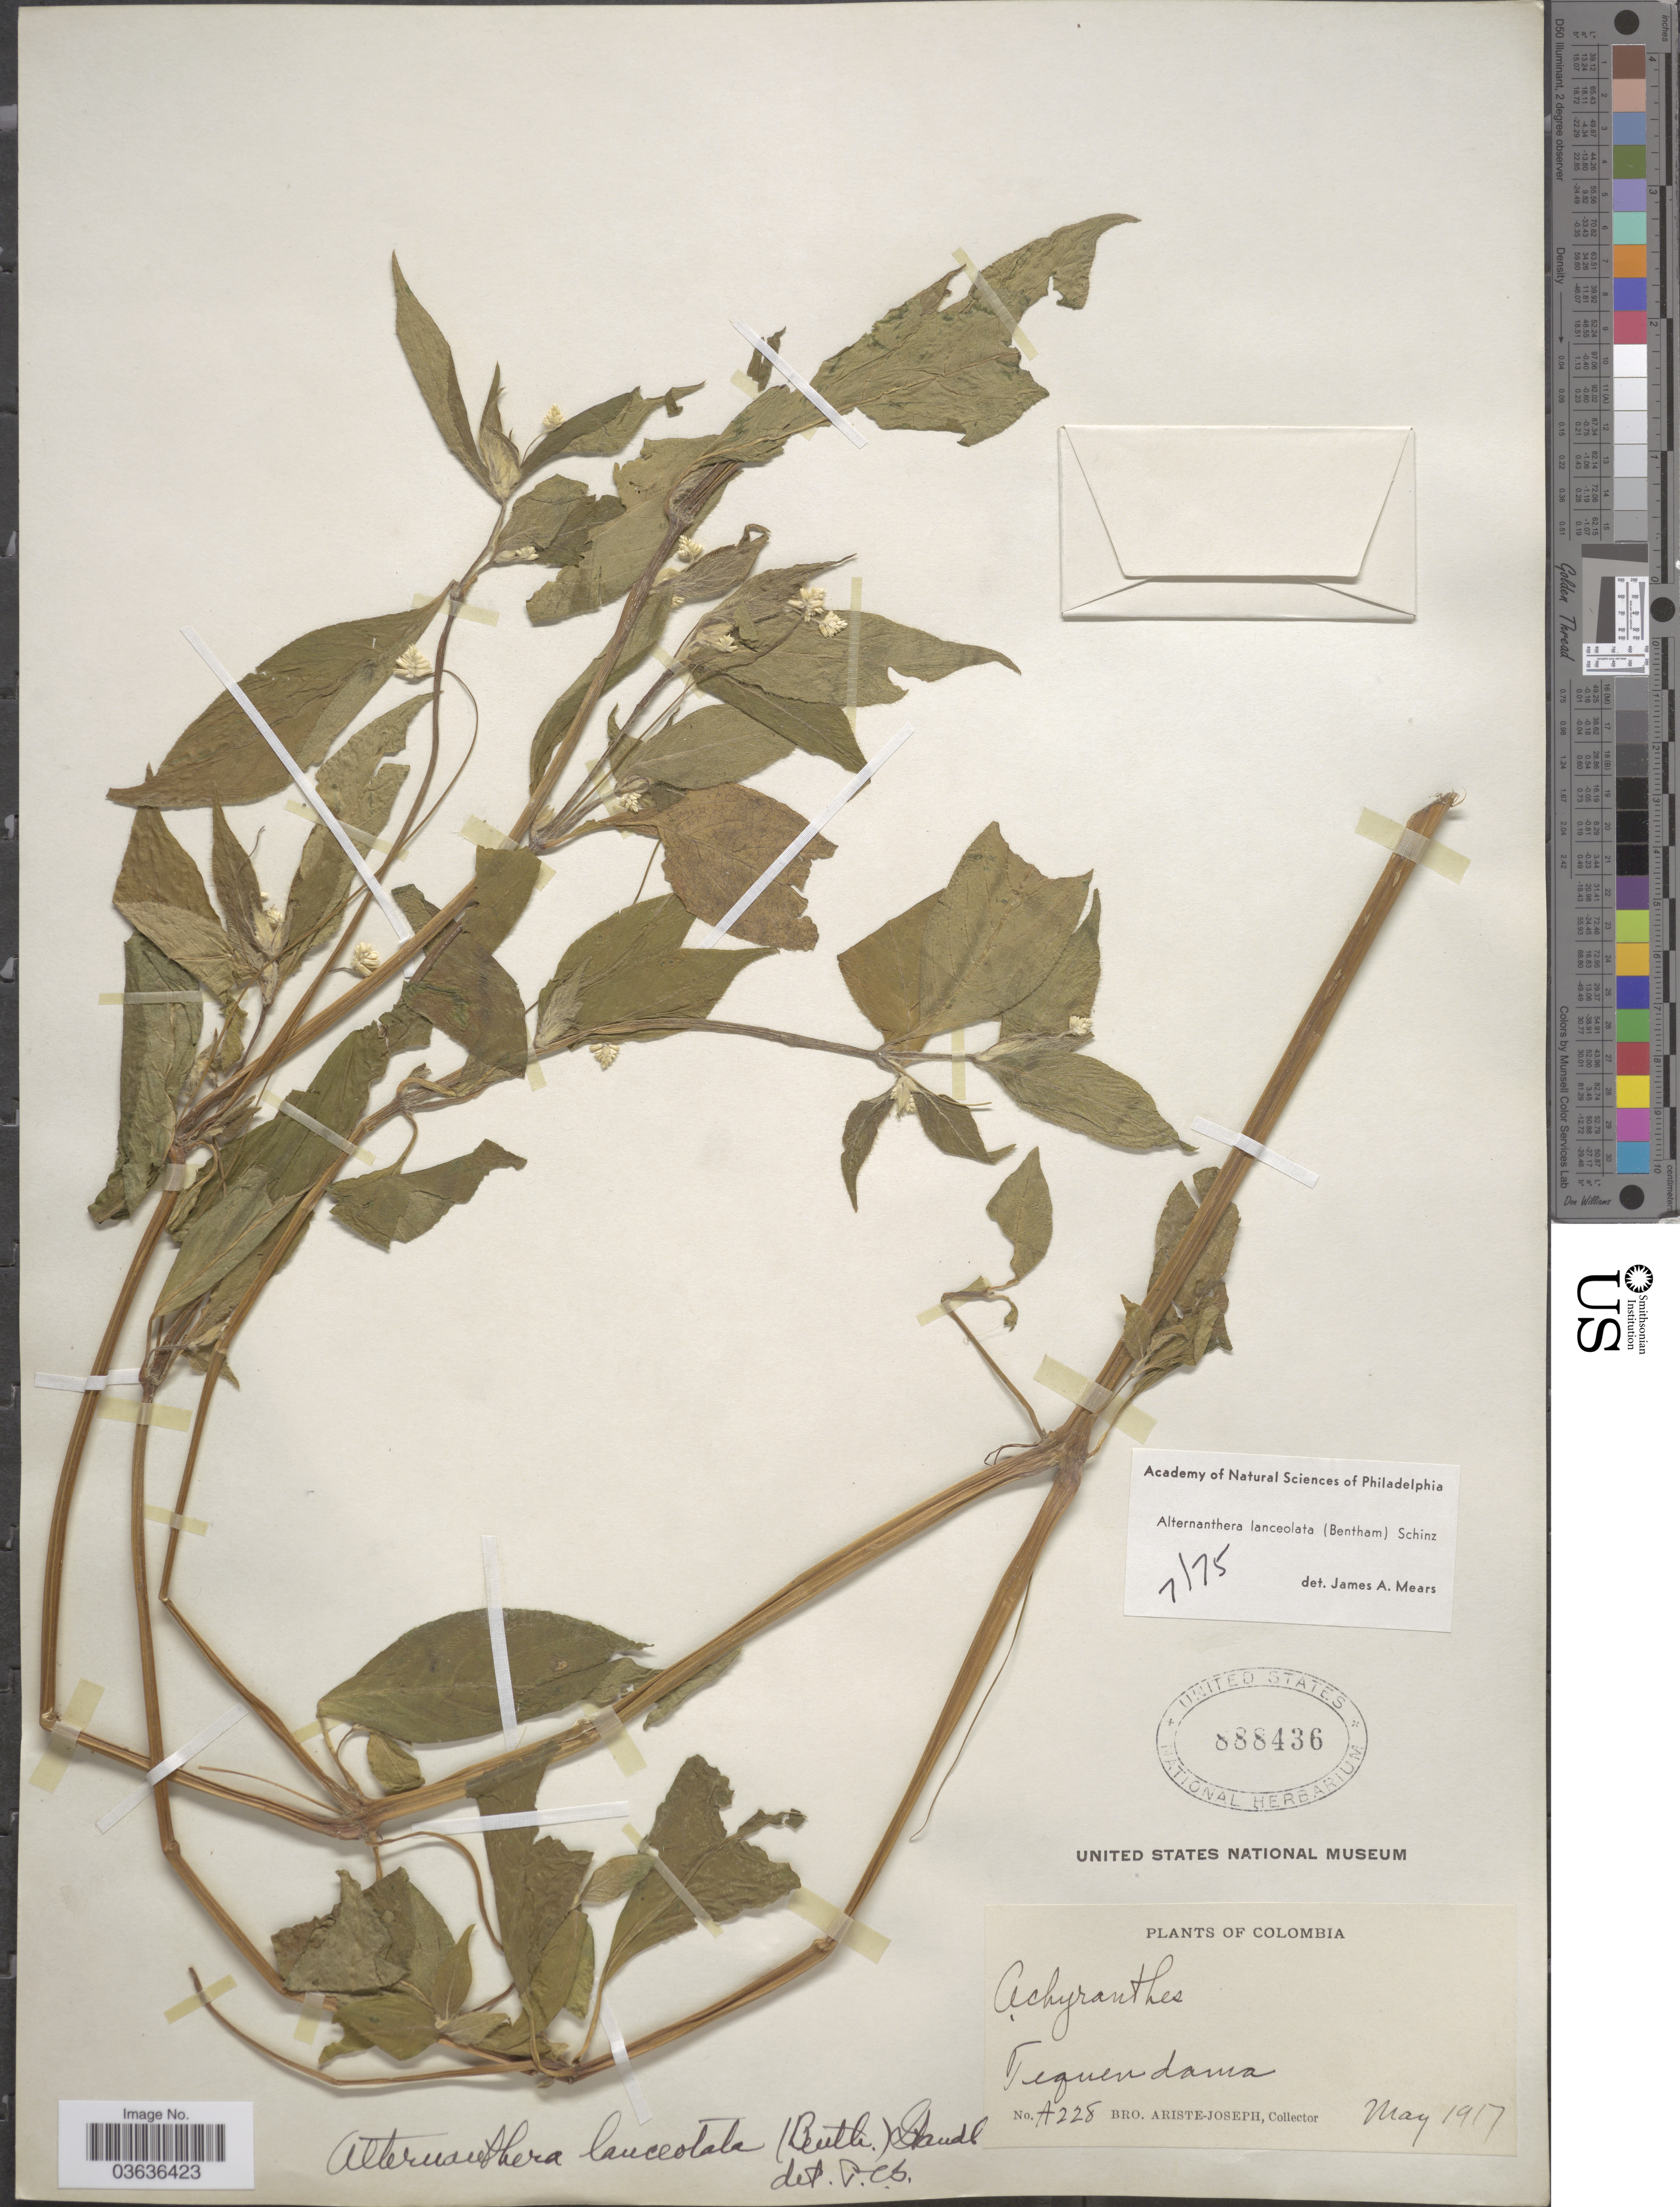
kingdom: Plantae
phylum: Tracheophyta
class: Magnoliopsida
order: Caryophyllales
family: Amaranthaceae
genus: Alternanthera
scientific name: Alternanthera lanceolata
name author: (Benth.) Schinz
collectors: Bro. Ariste-Joseph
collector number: A228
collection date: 1917-05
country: Colombia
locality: Tequendama.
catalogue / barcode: US 888436